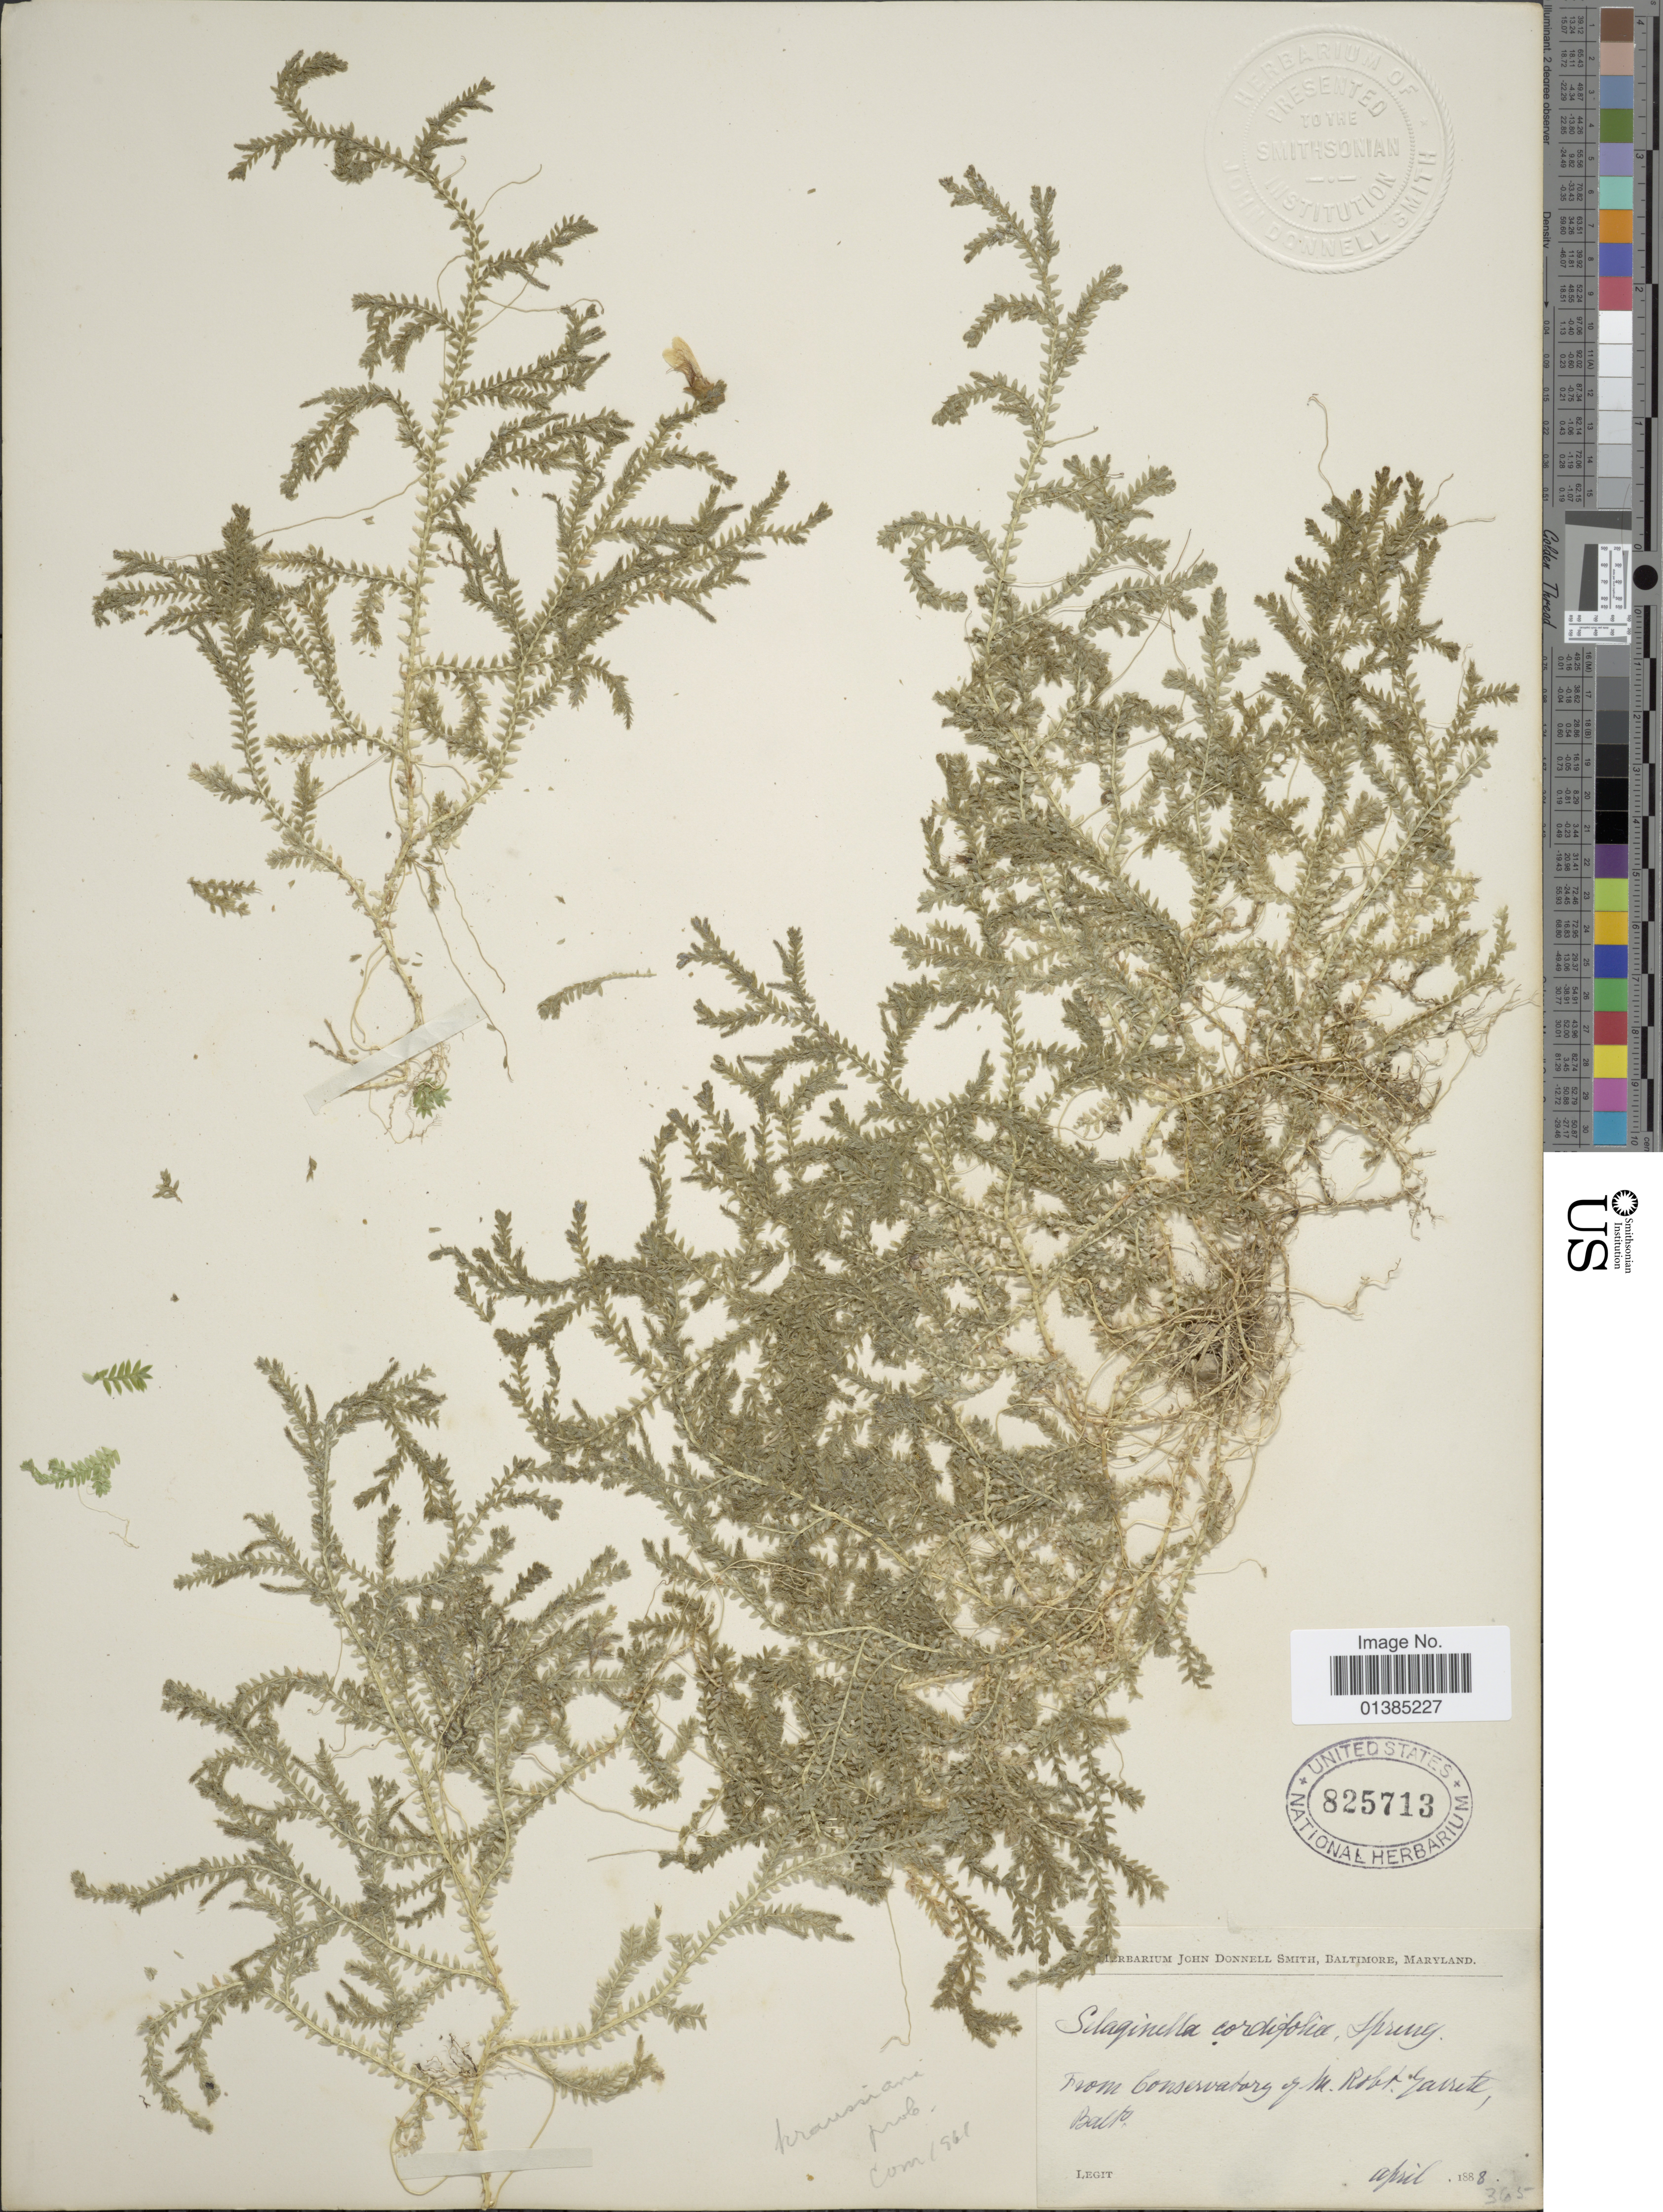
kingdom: Plantae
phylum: Tracheophyta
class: Lycopodiopsida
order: Selaginellales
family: Selaginellaceae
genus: Selaginella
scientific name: Selaginella kraussiana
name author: (Kunze) A. Braun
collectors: J. Donnell Smith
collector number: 395*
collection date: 1888-04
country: United States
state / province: Maryland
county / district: Baltimore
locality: From Conservatory of M. Robt. Garrett, Balto.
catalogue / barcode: US 825713